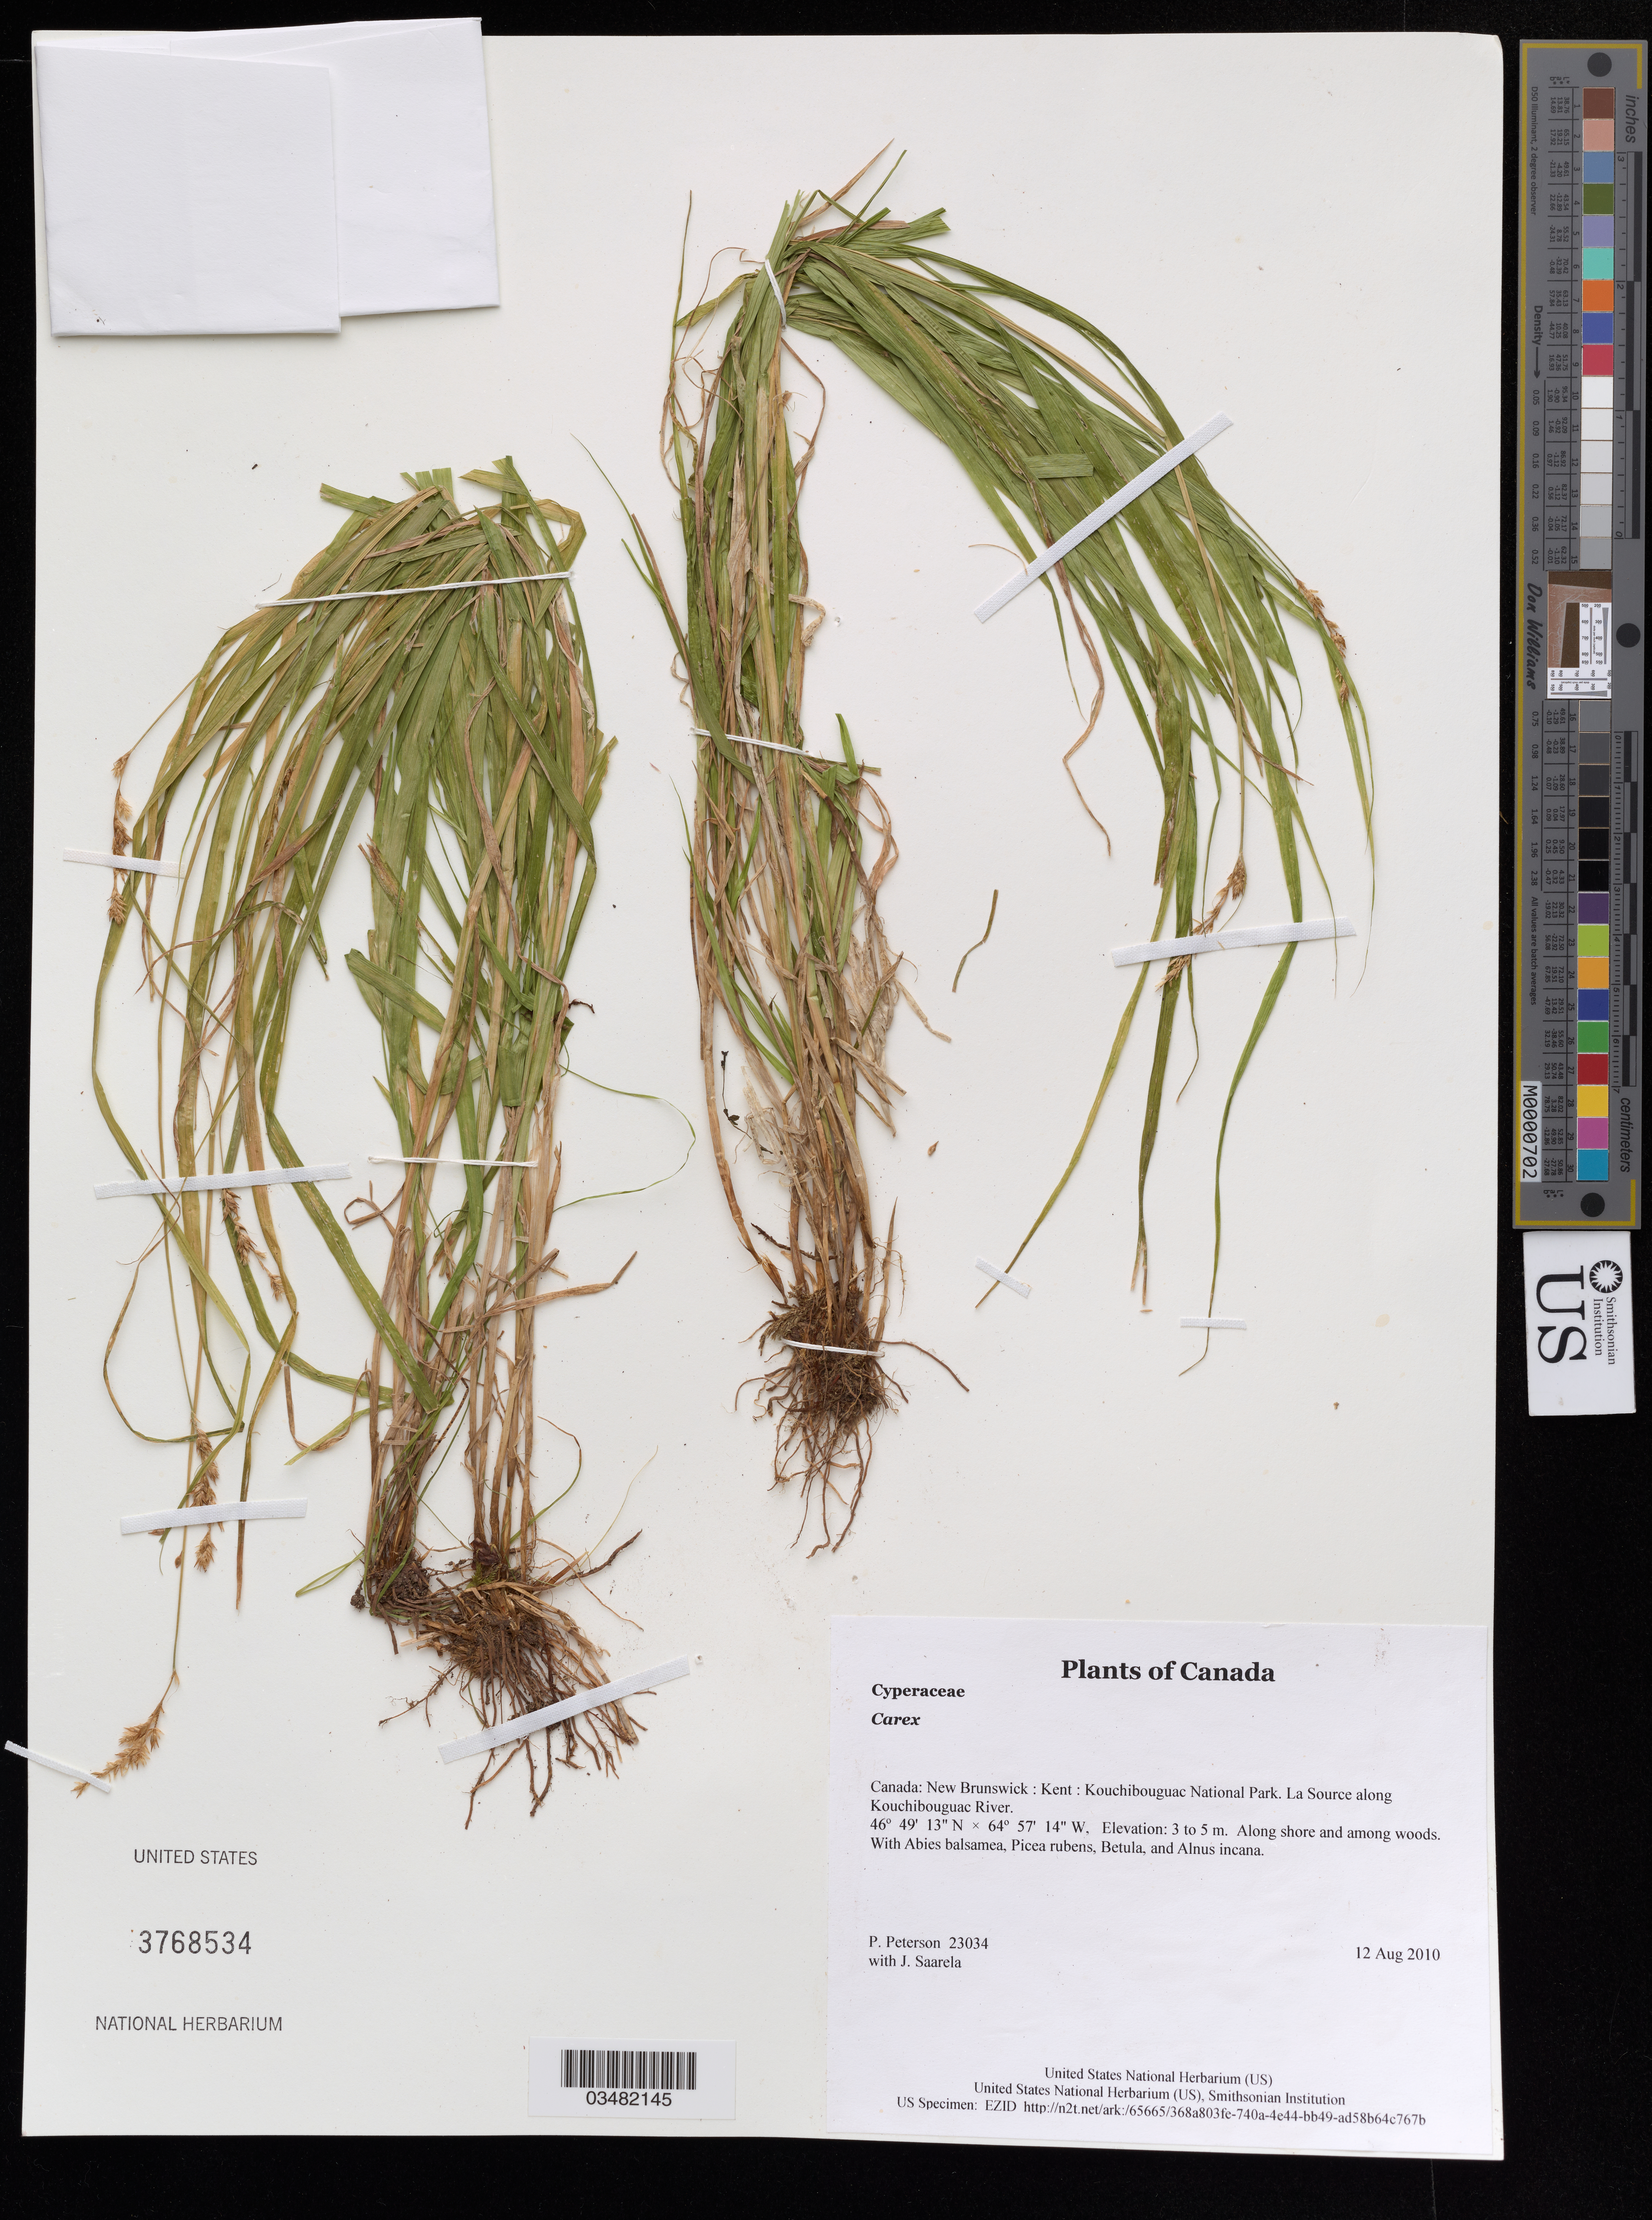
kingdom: Plantae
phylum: Tracheophyta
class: Liliopsida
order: Poales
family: Cyperaceae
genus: Carex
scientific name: Carex sp.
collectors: P. M. Peterson & J. Saarela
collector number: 23034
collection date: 2010-08-12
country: Canada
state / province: New Brunswick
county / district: Kent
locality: Kouchibouguac National Park. La Source along Kouchibouguac River.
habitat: Along shore and among woods.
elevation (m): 3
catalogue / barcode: US 3768534